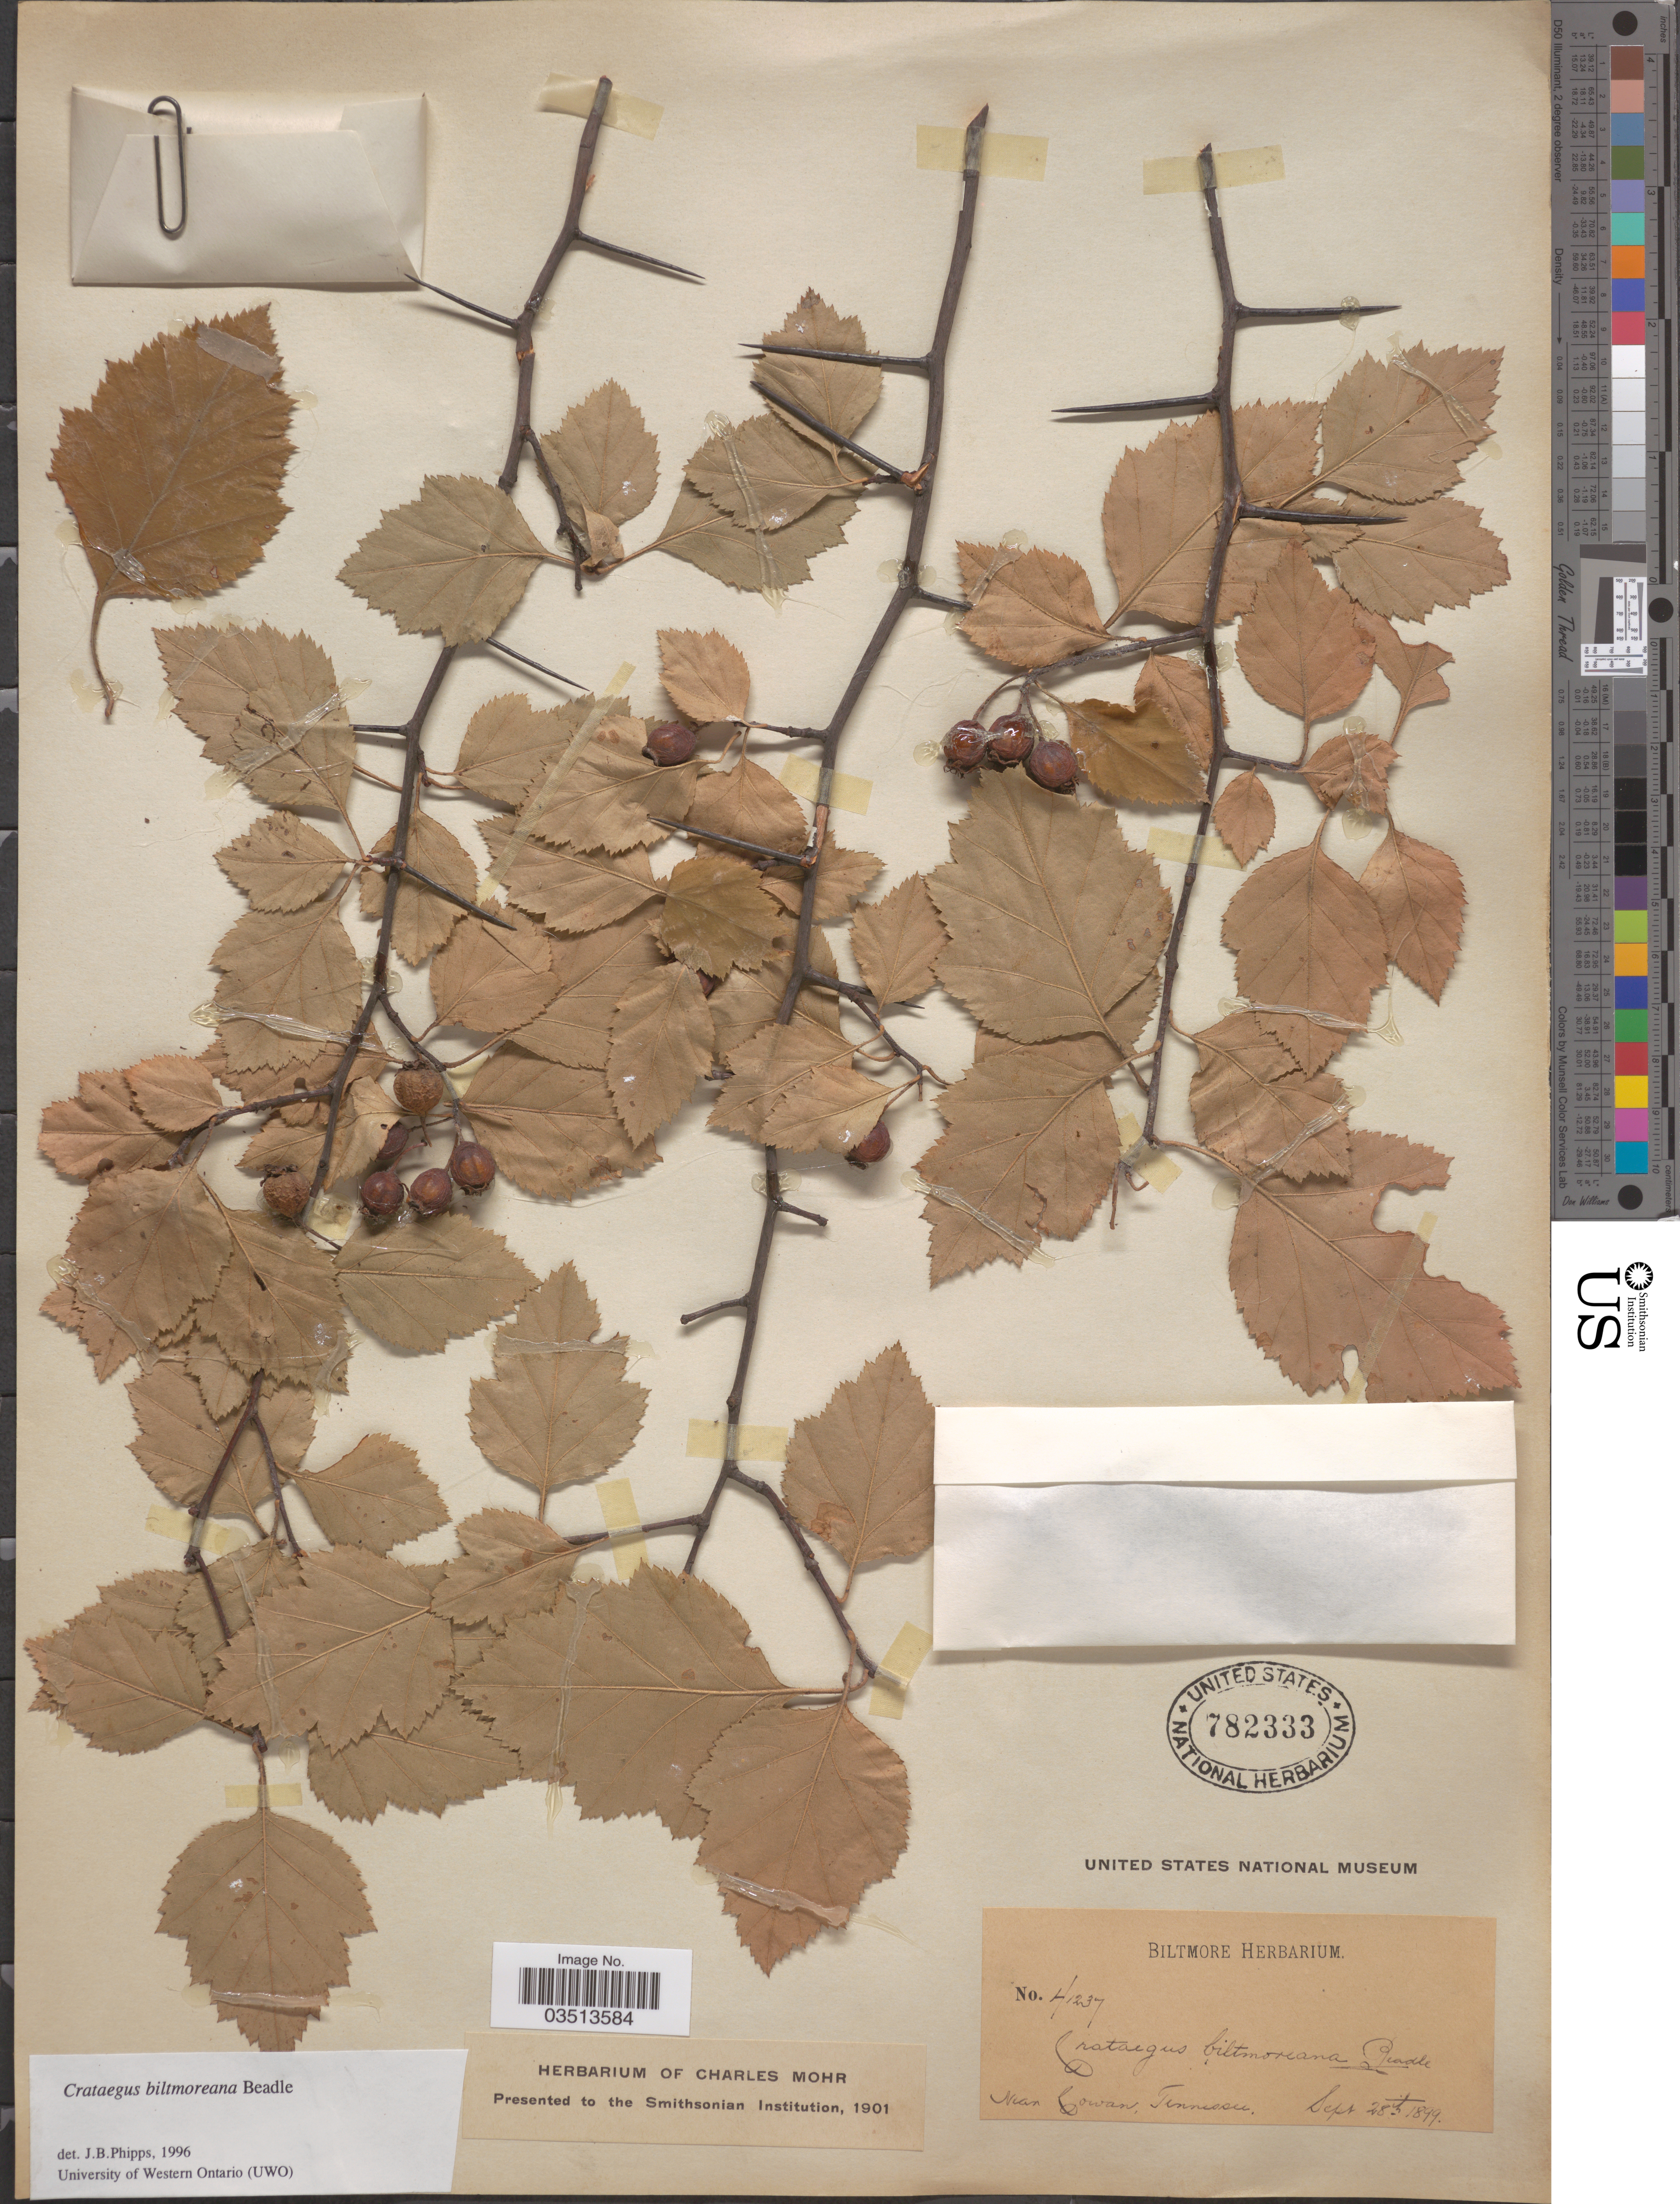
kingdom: Plantae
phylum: Tracheophyta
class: Magnoliopsida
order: Rosales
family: Rosaceae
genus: Crataegus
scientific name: Crataegus biltmoreana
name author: Beadle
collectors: ex herb. Biltmore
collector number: H1237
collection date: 1899-09-28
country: United States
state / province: Tennessee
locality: Near Cowan.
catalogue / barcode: US 782333